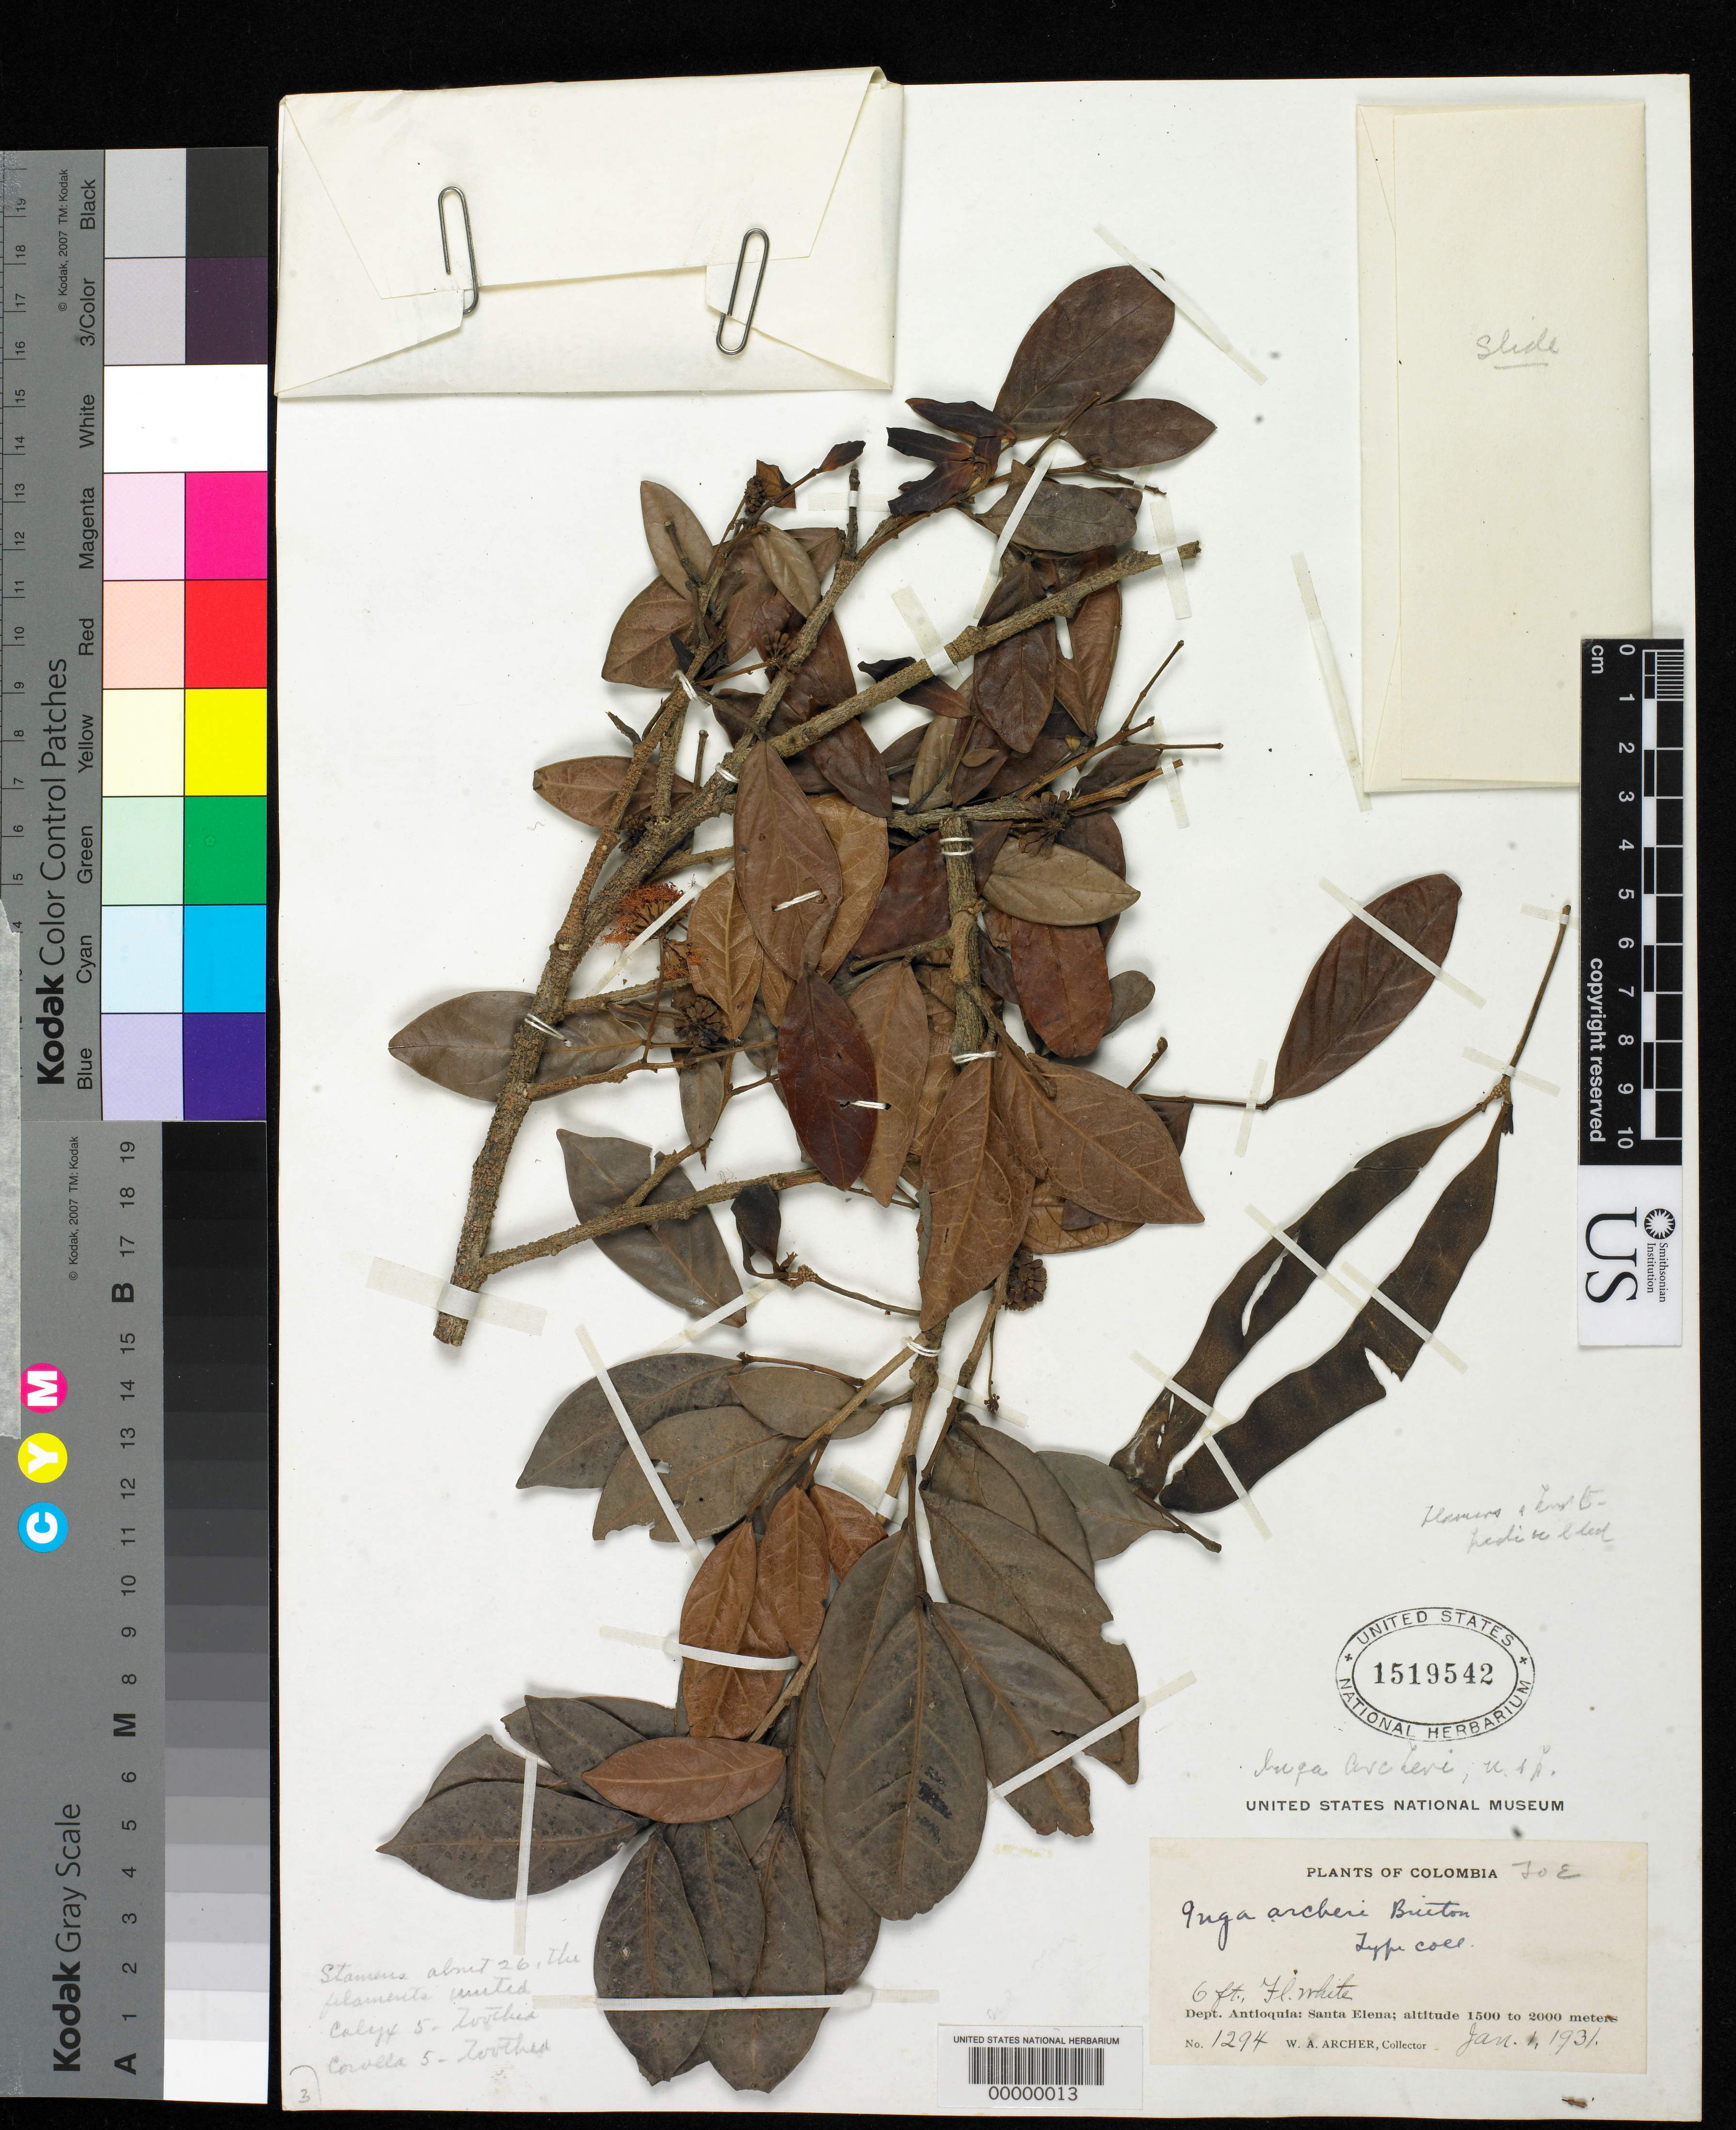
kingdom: Plantae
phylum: Tracheophyta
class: Magnoliopsida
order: Fabales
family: Fabaceae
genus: Inga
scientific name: Inga archeri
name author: Britton & Killip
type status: Isotype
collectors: W. A. Archer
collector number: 1294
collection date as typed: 01 Jan 1931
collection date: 1931-01-01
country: Colombia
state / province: Antioquia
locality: Santa Elena.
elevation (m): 1500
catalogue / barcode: US 1519542